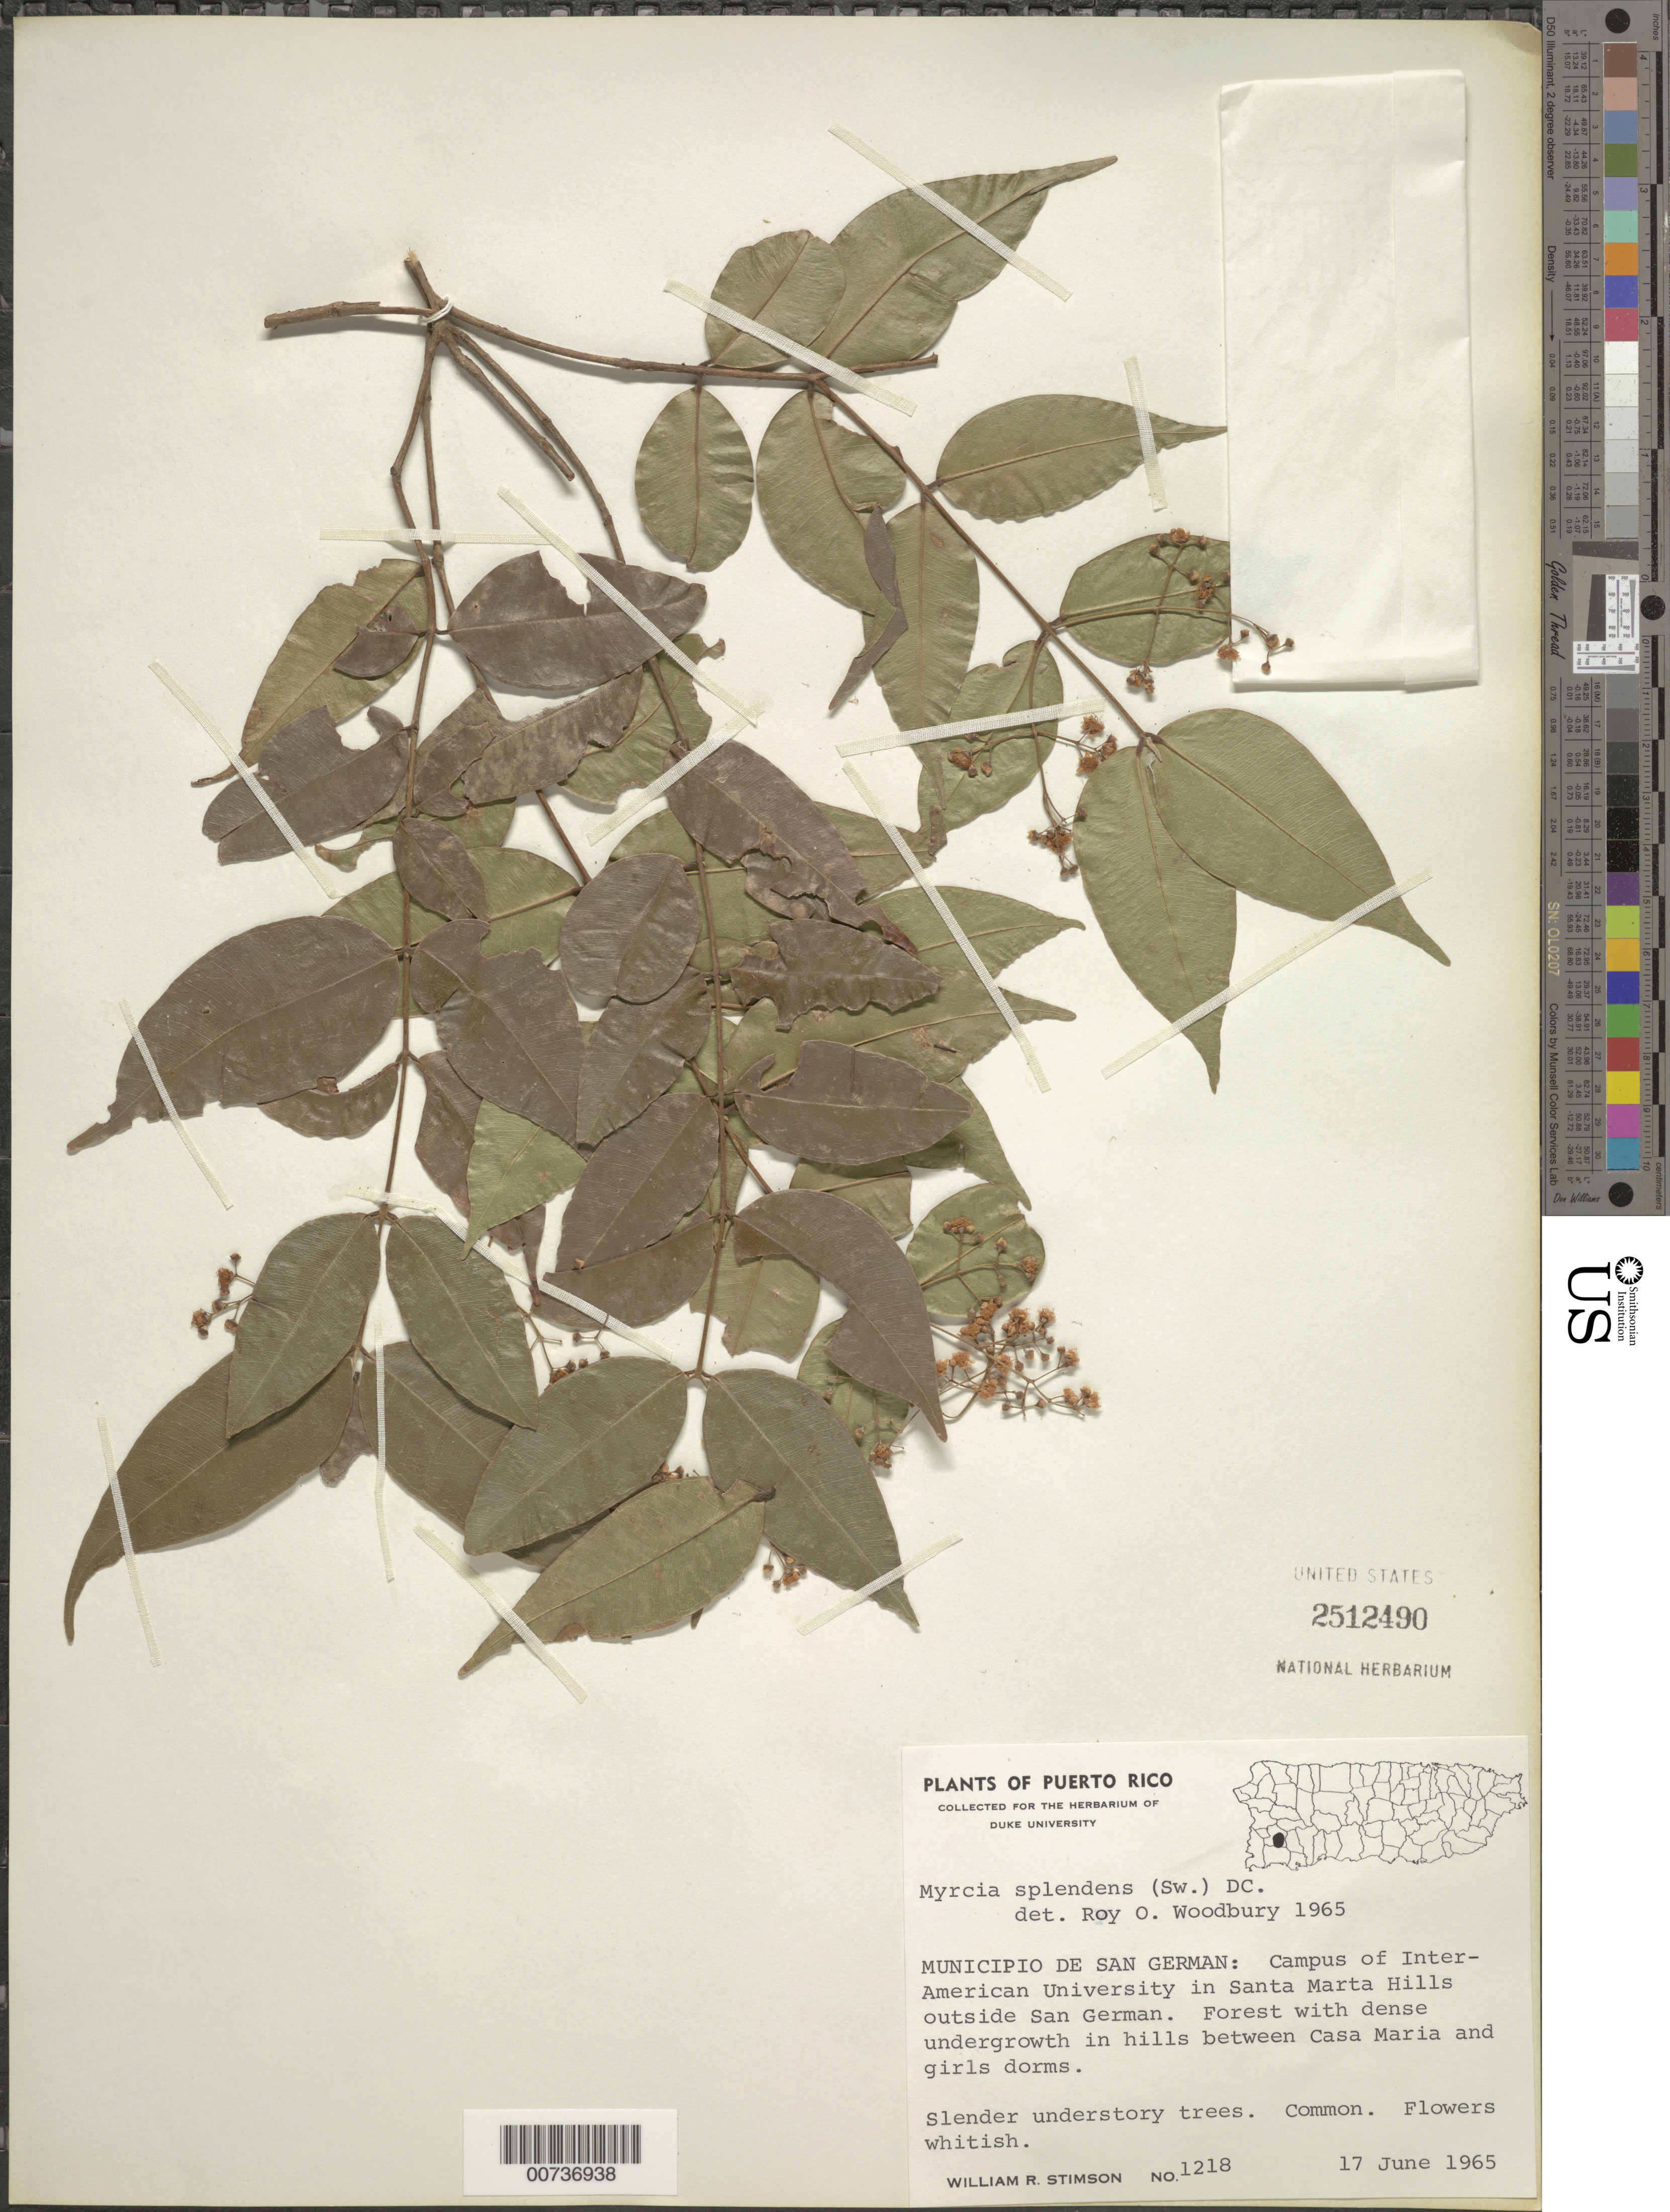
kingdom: Plantae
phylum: Tracheophyta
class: Magnoliopsida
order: Myrtales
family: Myrtaceae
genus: Myrcia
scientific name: Myrcia splendens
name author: (Sw.) DC.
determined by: Woodbury, R. O.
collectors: W. R. Stimson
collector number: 1218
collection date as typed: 17 Jun 1965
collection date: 1965-06-17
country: Puerto Rico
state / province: San Germán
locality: Mun. San Germán: Campus of Inter-American University in Santa Marta Hills outside San Germán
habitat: Forest with dense undergrowth in hills between Casa María and girls dorms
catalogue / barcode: US 2512490